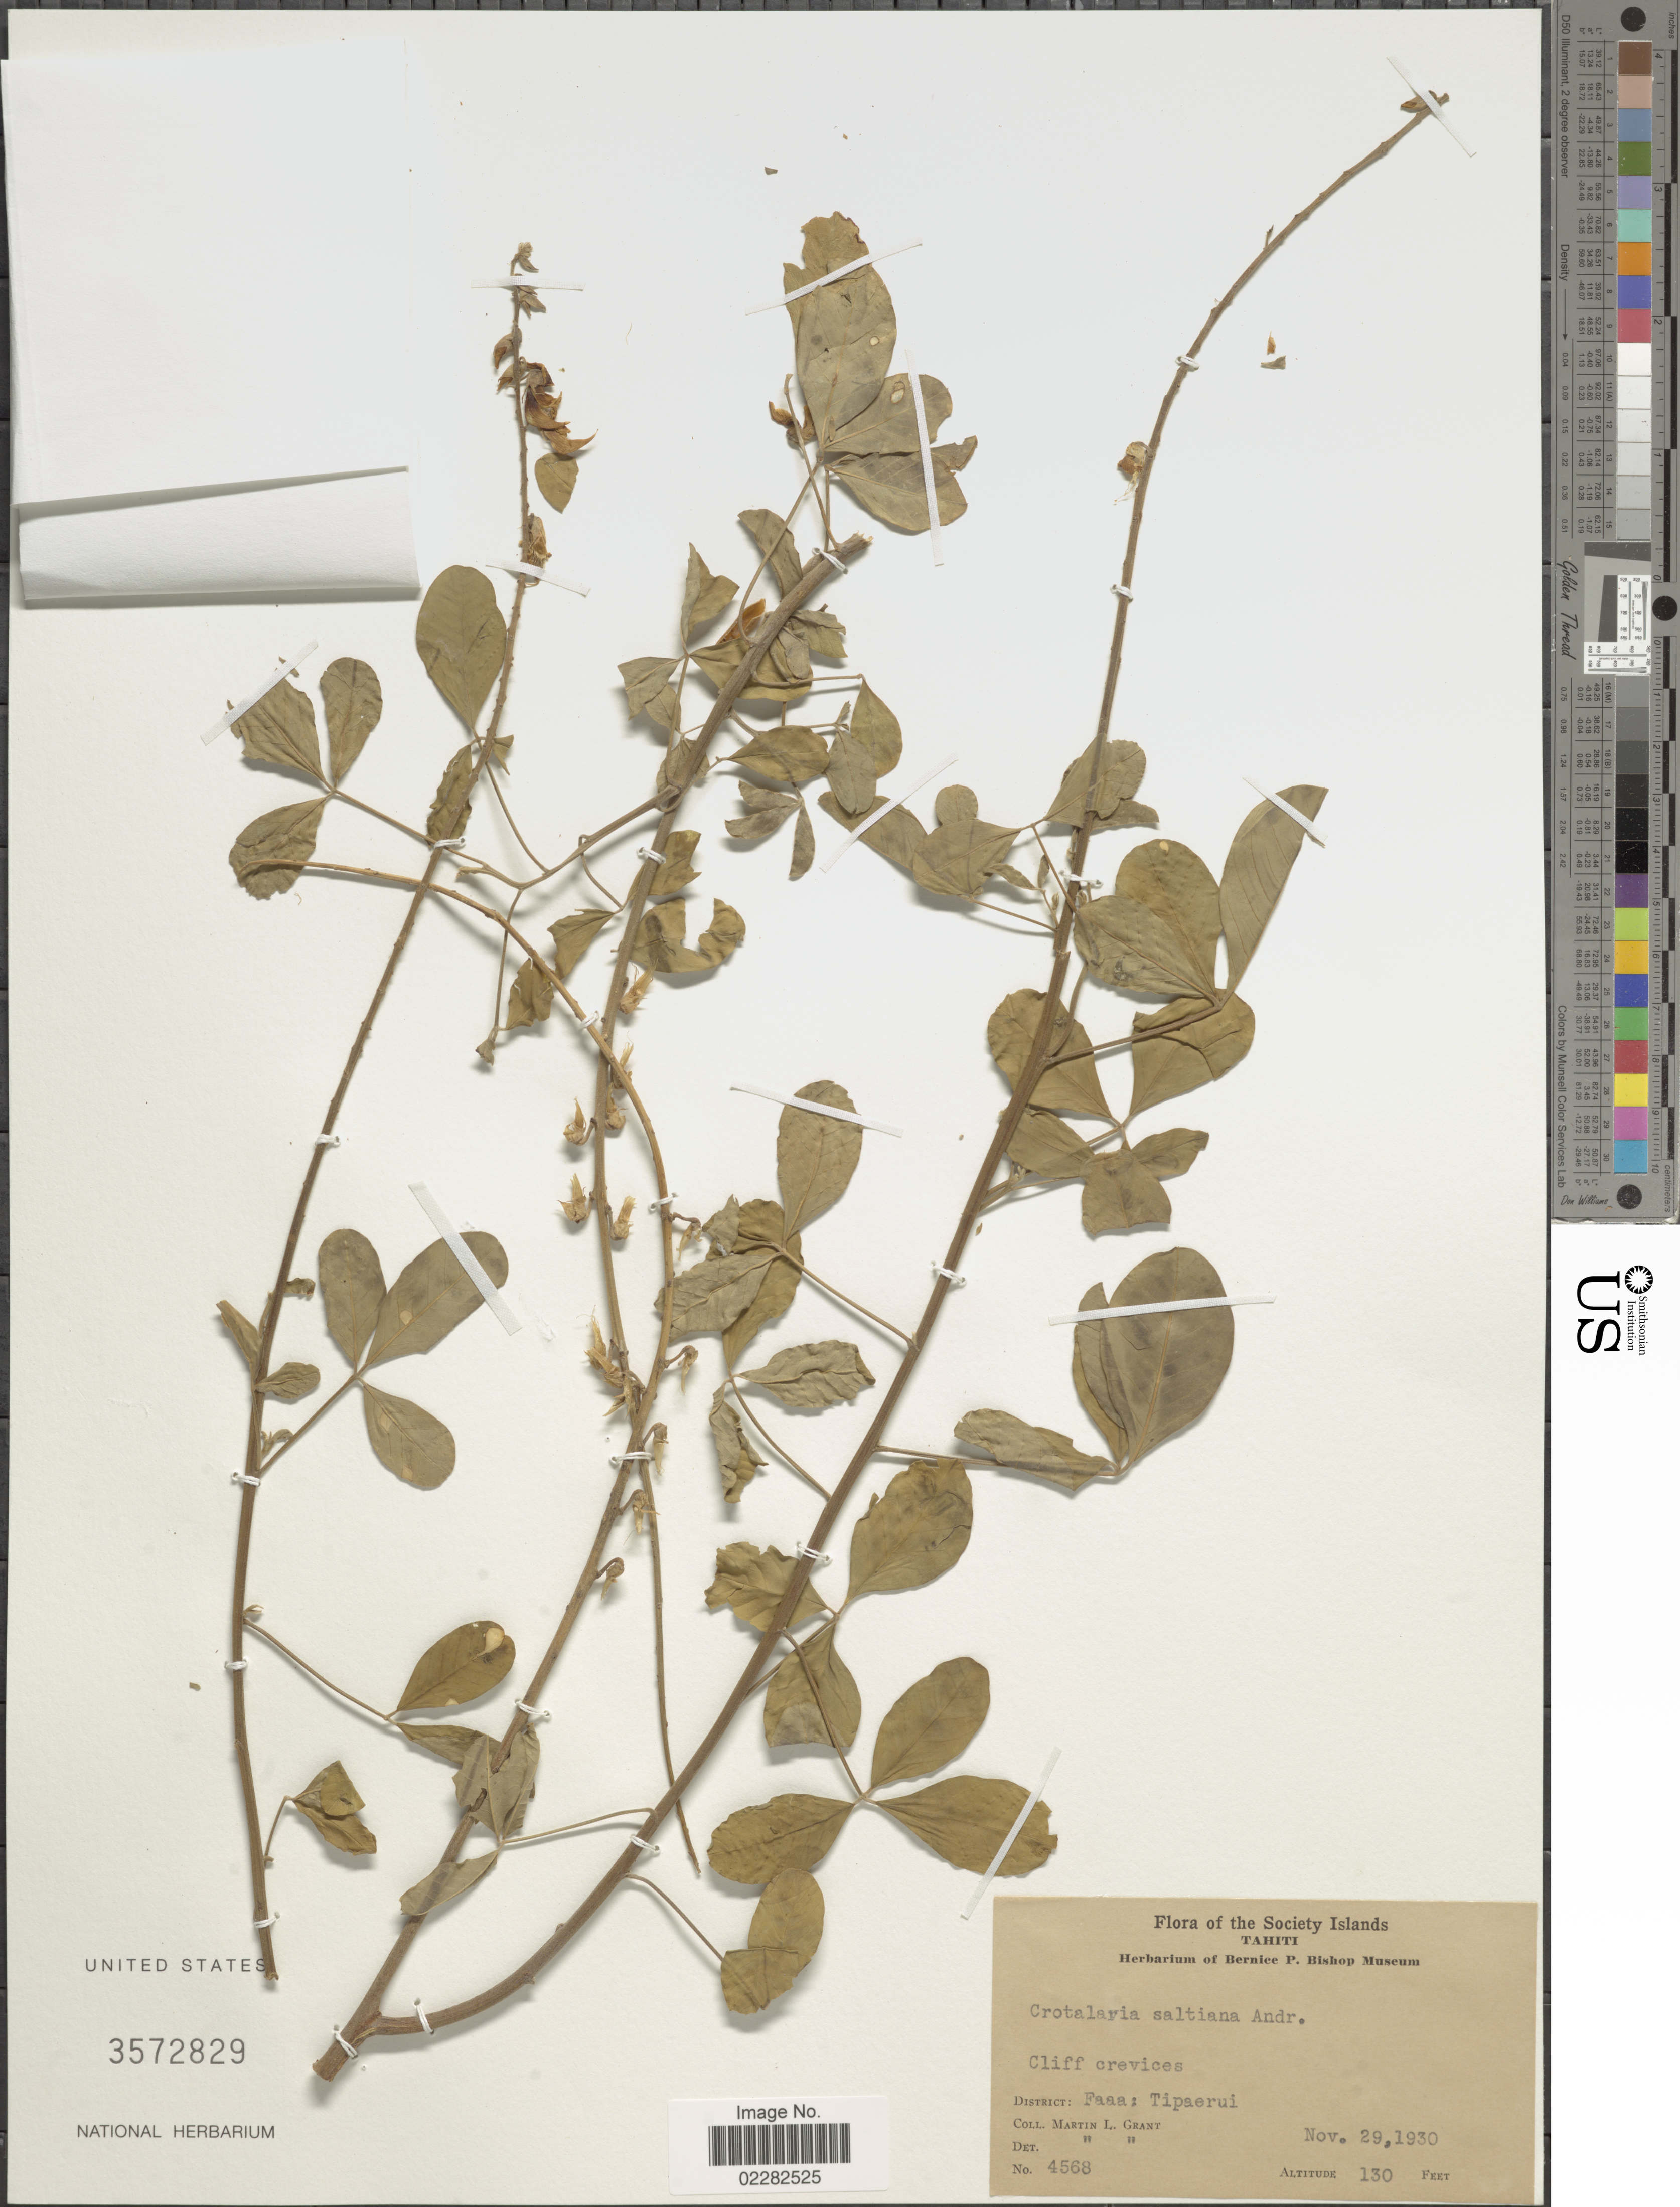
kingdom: Plantae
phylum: Tracheophyta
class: Magnoliopsida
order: Fabales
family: Fabaceae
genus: Crotalaria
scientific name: Crotalaria pallida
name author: Aiton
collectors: M. L. Grant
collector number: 4568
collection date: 1930-11-29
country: French Polynesia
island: Tahiti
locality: Society Islands, Tahiti, cliff crevices, District: Faaa: Tipaerui.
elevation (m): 40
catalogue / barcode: US 3572829